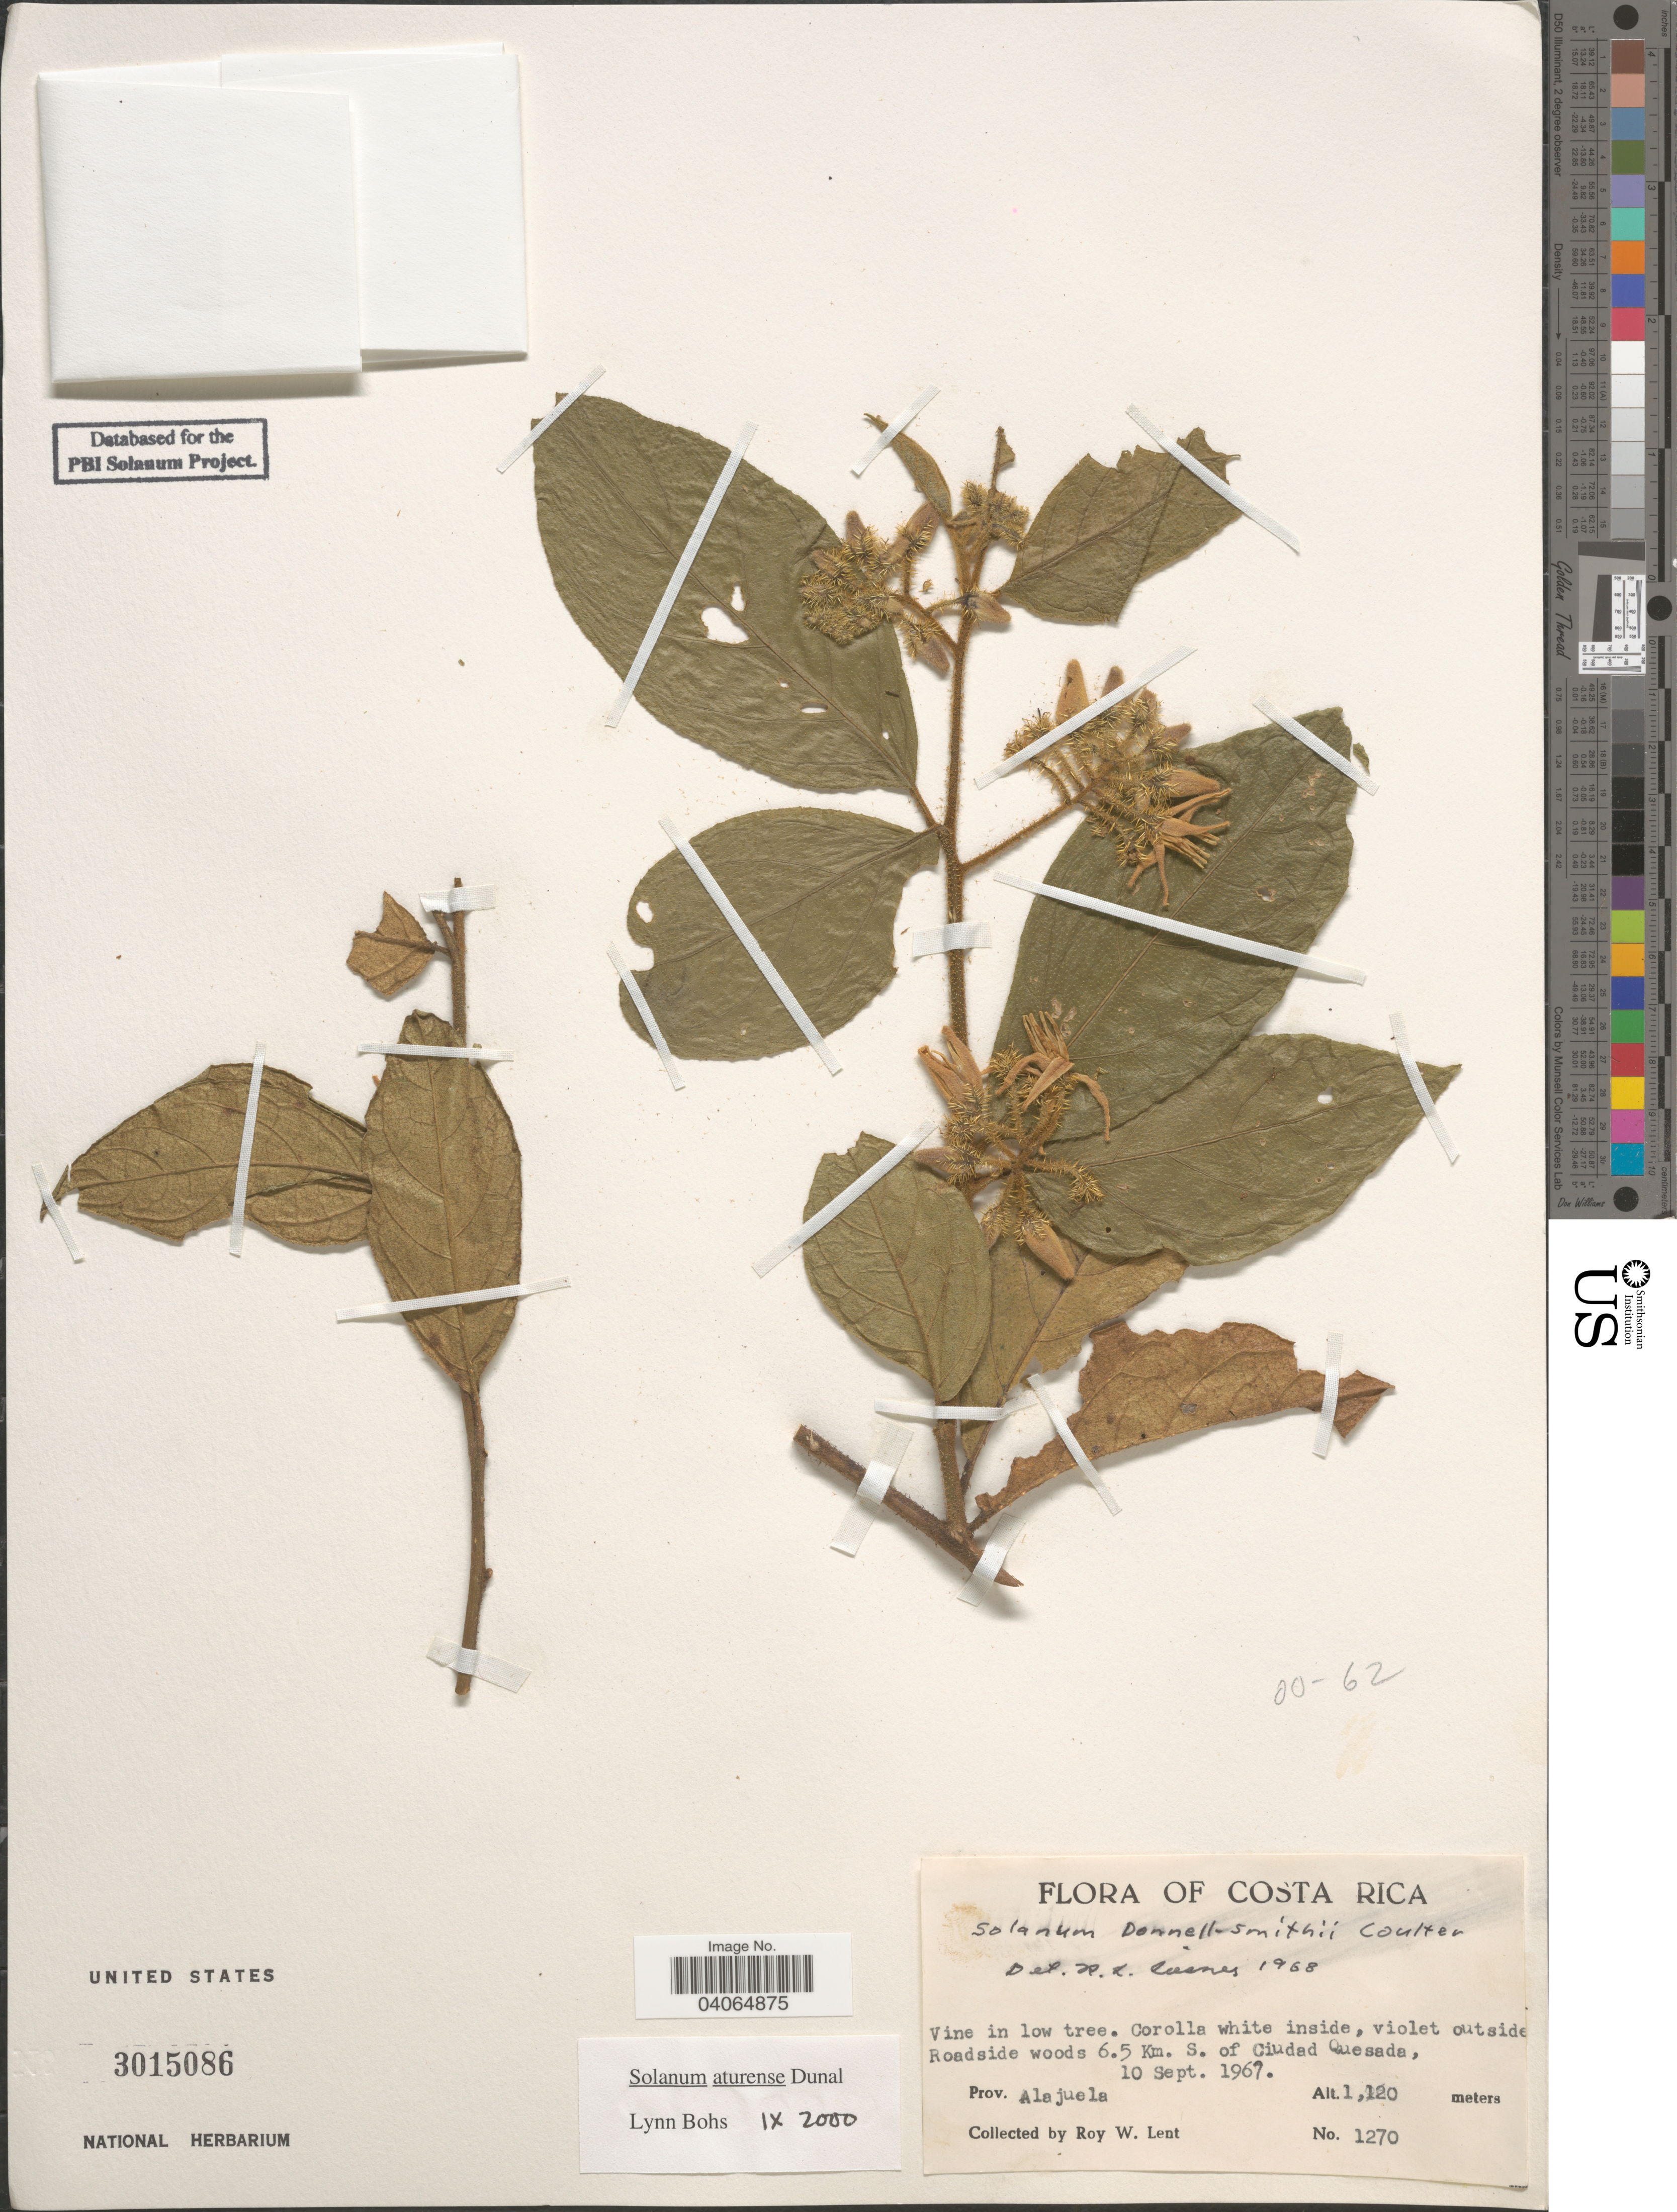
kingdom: Plantae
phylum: Tracheophyta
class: Magnoliopsida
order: Solanales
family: Solanaceae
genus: Solanum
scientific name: Solanum aturense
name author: Humb. & Bonpl. ex Dunal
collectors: R. W. Lent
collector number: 1270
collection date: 1967-09-10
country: Costa Rica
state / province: Alajuela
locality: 6.5 Km. S. of Ciudad Quesada.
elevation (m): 1120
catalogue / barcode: US 3015086